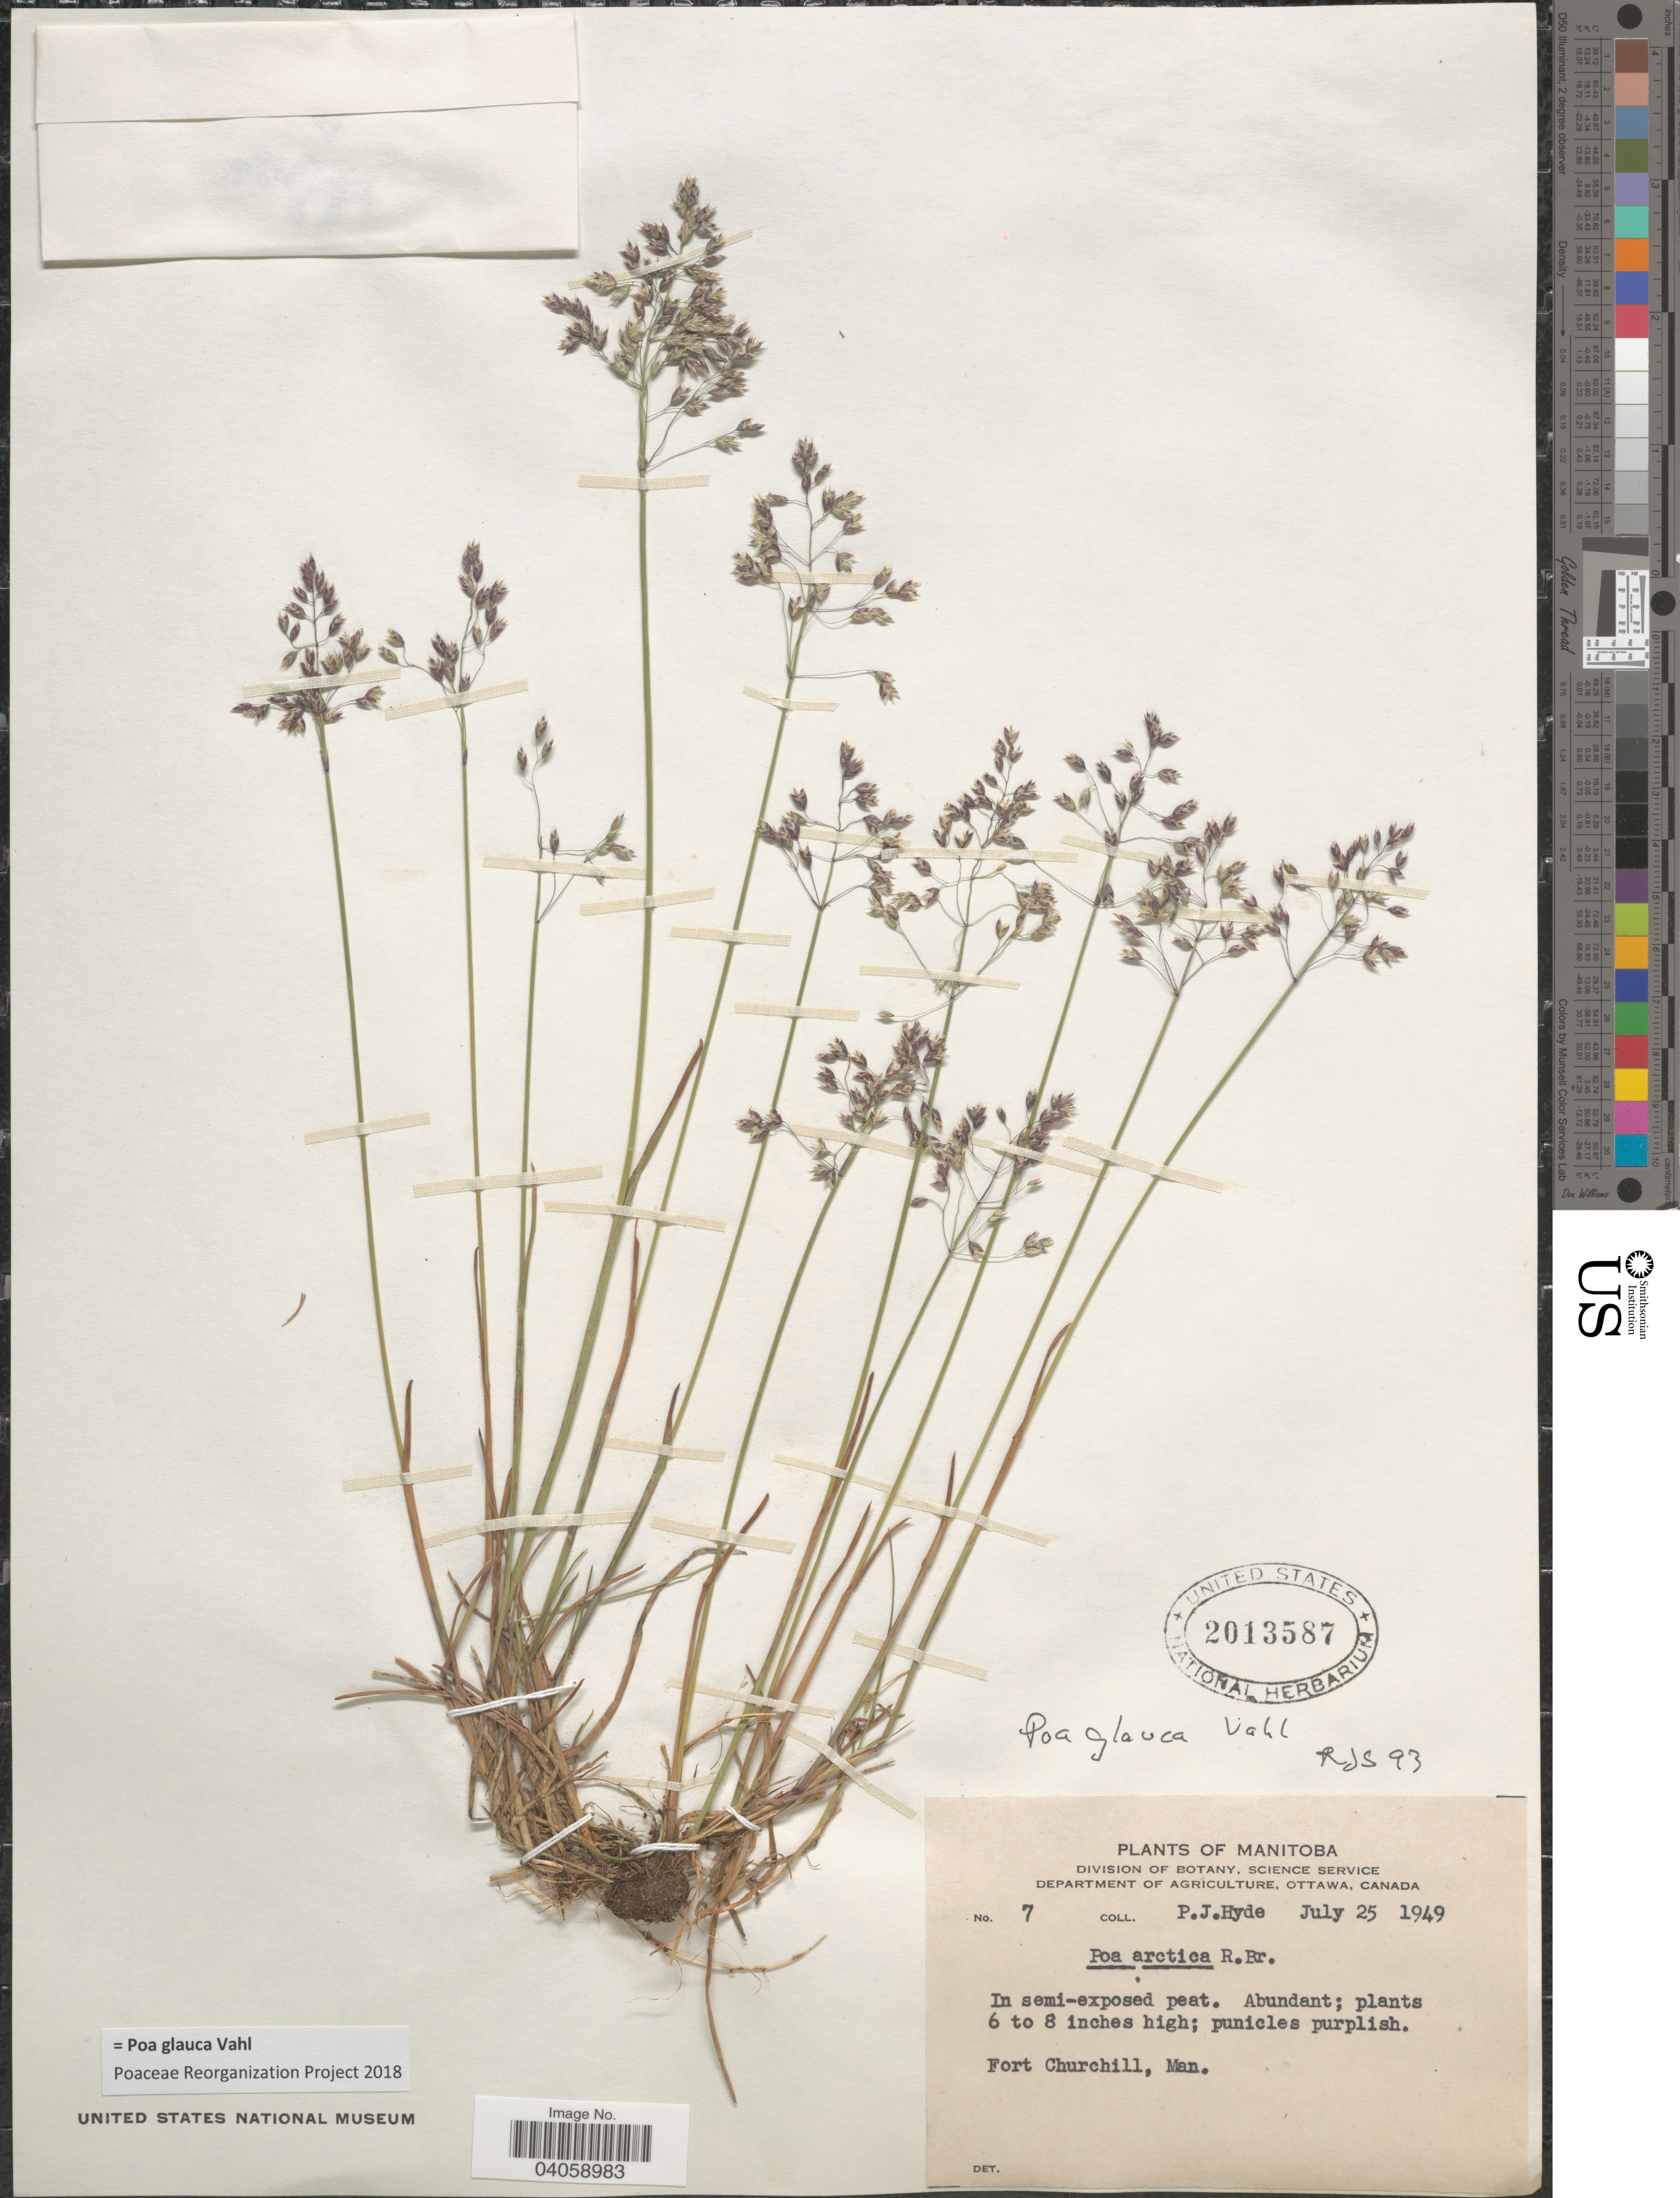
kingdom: Plantae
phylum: Tracheophyta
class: Liliopsida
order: Poales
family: Poaceae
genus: Poa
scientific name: Poa glauca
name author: Vahl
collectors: P. Hyde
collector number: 7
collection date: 1949-07-25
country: Canada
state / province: Manitoba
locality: Fort Churchill.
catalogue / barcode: US 2013587